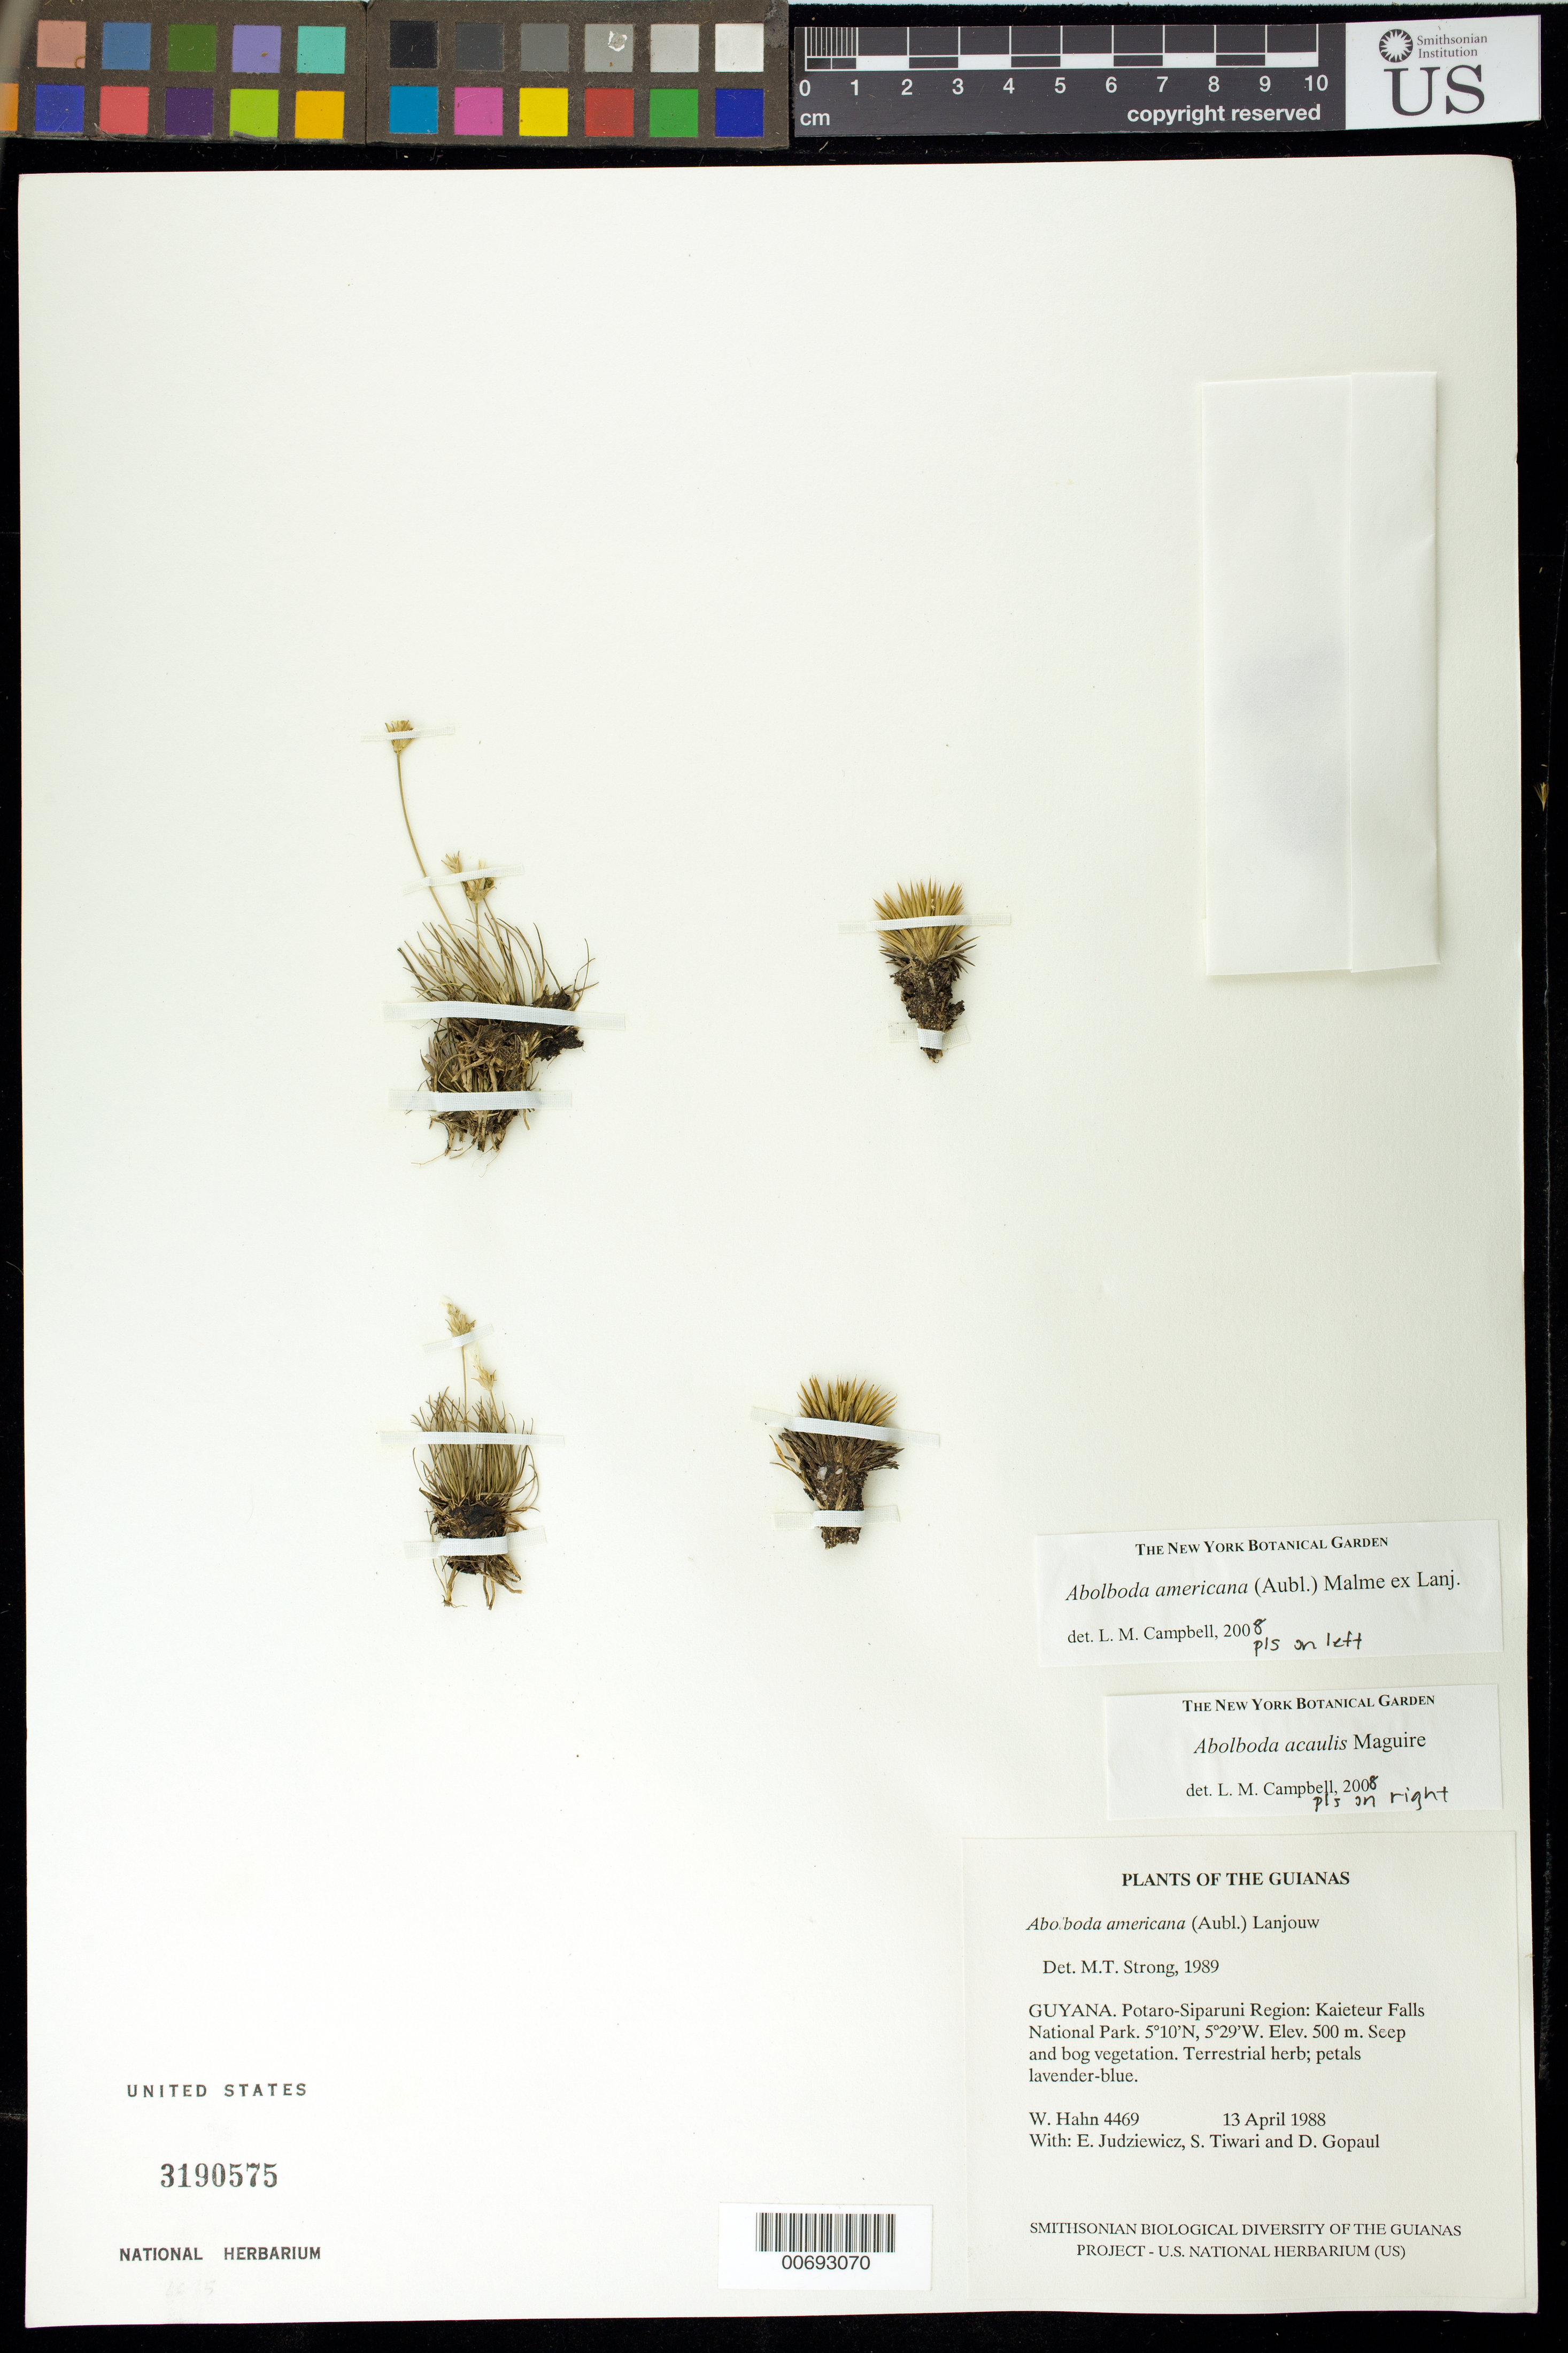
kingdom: Plantae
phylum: Tracheophyta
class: Liliopsida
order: Poales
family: Xyridaceae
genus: Abolboda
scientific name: Abolboda americana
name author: (Aubl.) Lanj.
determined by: Strong, M. T., (US), Smithsonian Institution - National Museum of Natural History (UNITED STATES)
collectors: W. Hahn, E. J. Judziewicz, S. Tiwari & D. Gopaul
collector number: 4469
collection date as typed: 13 April 1988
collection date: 1988-04-13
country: Guyana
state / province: Potaro-Siparuni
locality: Kaieteur Falls National Park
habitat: Seep and bog vegetation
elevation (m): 500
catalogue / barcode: US 3190575